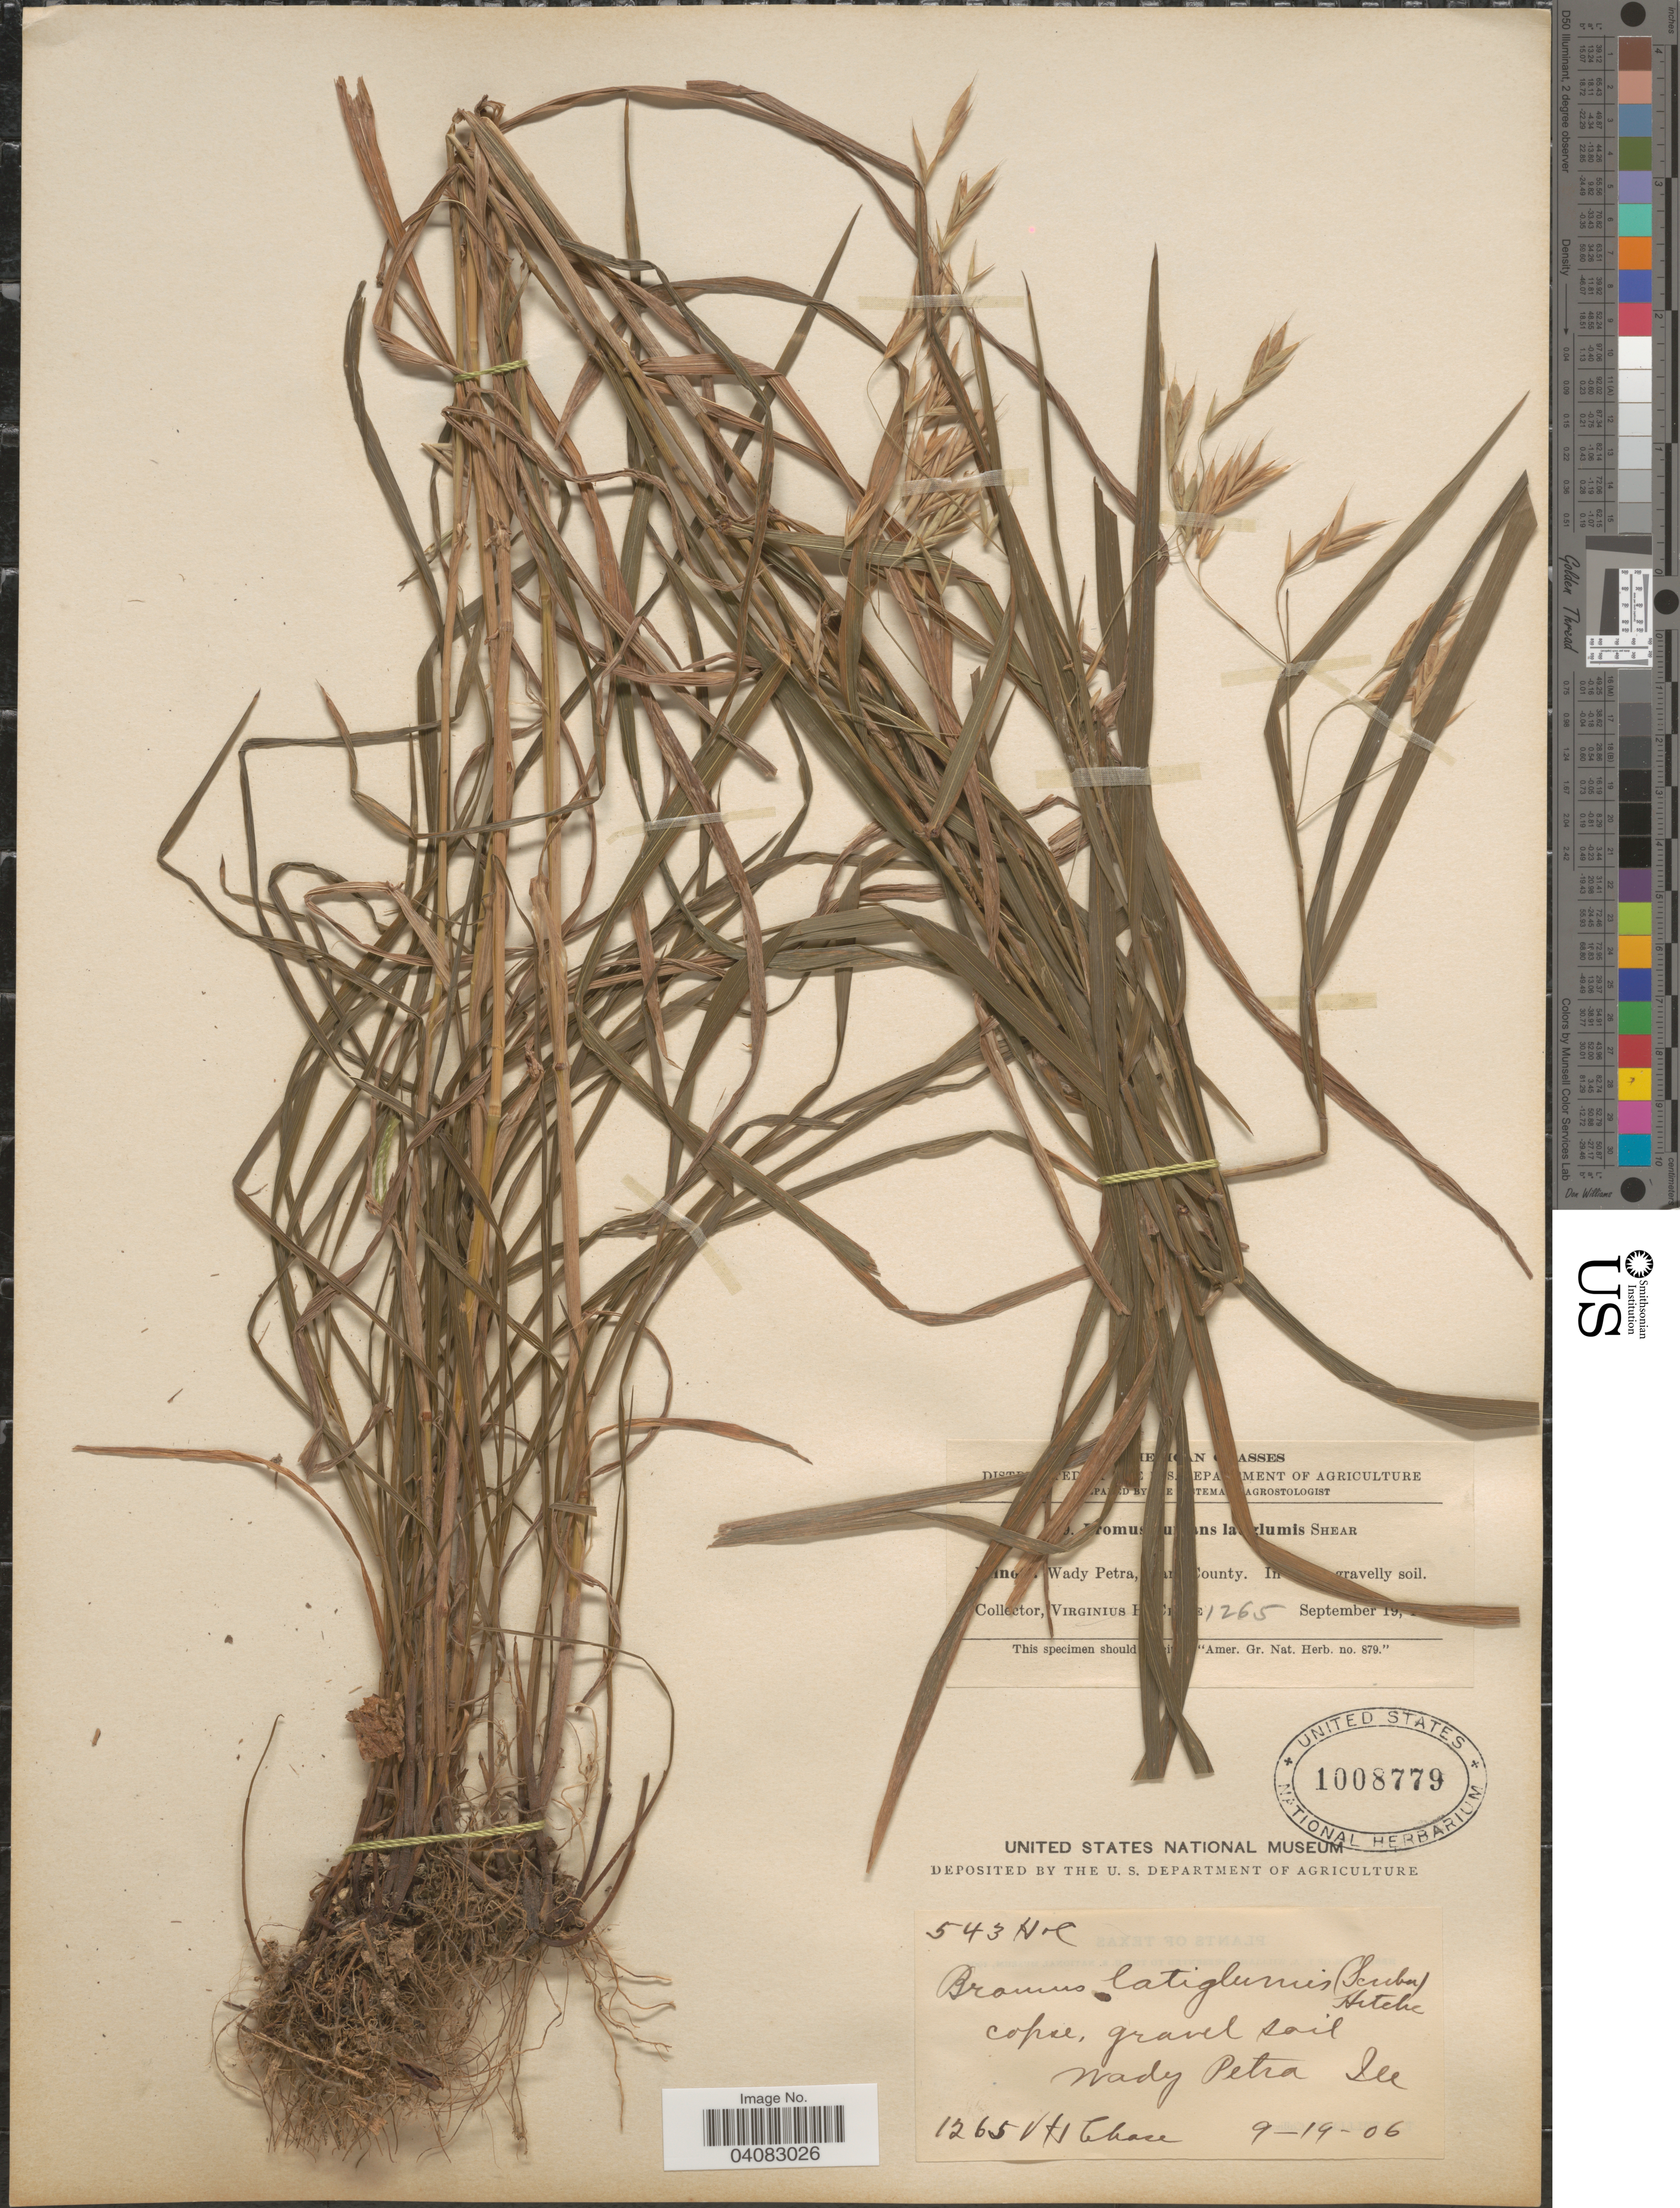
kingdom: Plantae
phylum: Tracheophyta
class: Liliopsida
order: Poales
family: Poaceae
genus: Bromus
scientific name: Bromus latiglumis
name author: (Scribn. ex Shear) Hitchc.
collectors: V. H. Chase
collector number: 1265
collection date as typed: Transcribed d/m/y: 19/9/6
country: United States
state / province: Illinois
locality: Wady Petra, Stark County.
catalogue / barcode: US 1008779